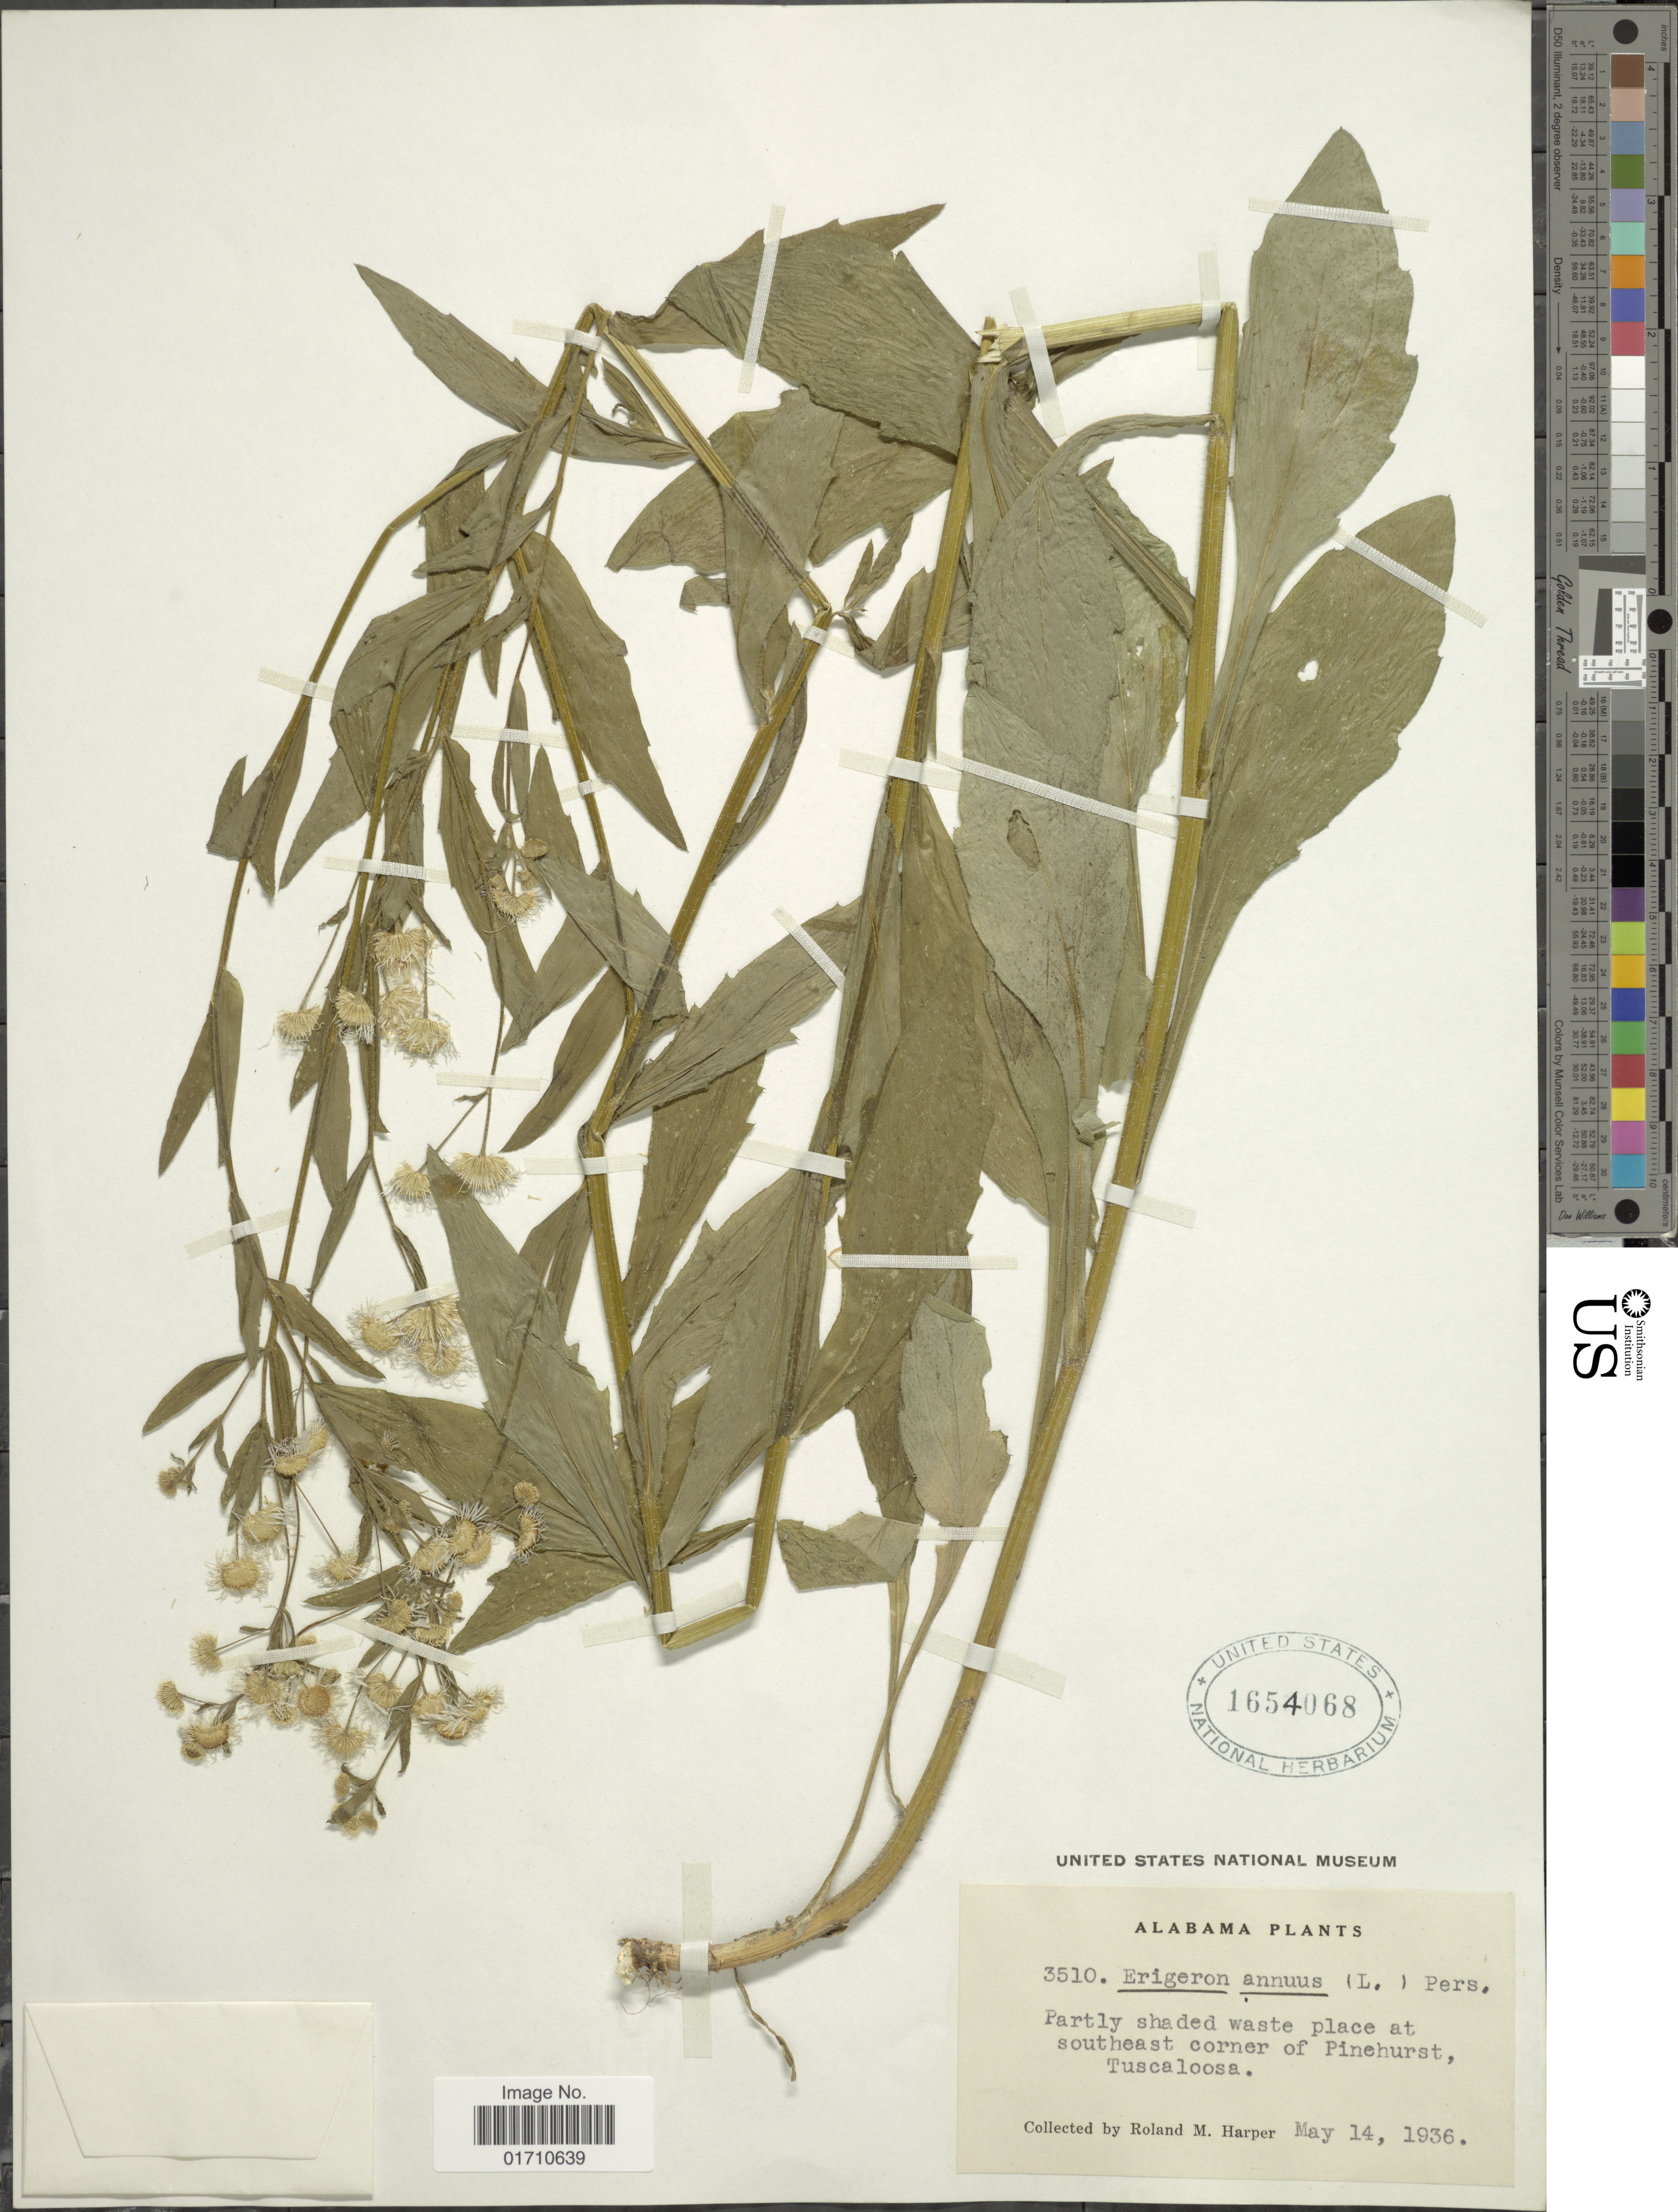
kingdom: Plantae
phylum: Tracheophyta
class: Magnoliopsida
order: Asterales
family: Asteraceae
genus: Erigeron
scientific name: Erigeron annuus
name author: (L.) Pers.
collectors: R. M. Harper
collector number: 3510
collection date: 1936-05-14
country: United States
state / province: Alabama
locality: Partly shaded waste place at southeast corner of Pinehurst, Tuscaloosa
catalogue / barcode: US 1654068